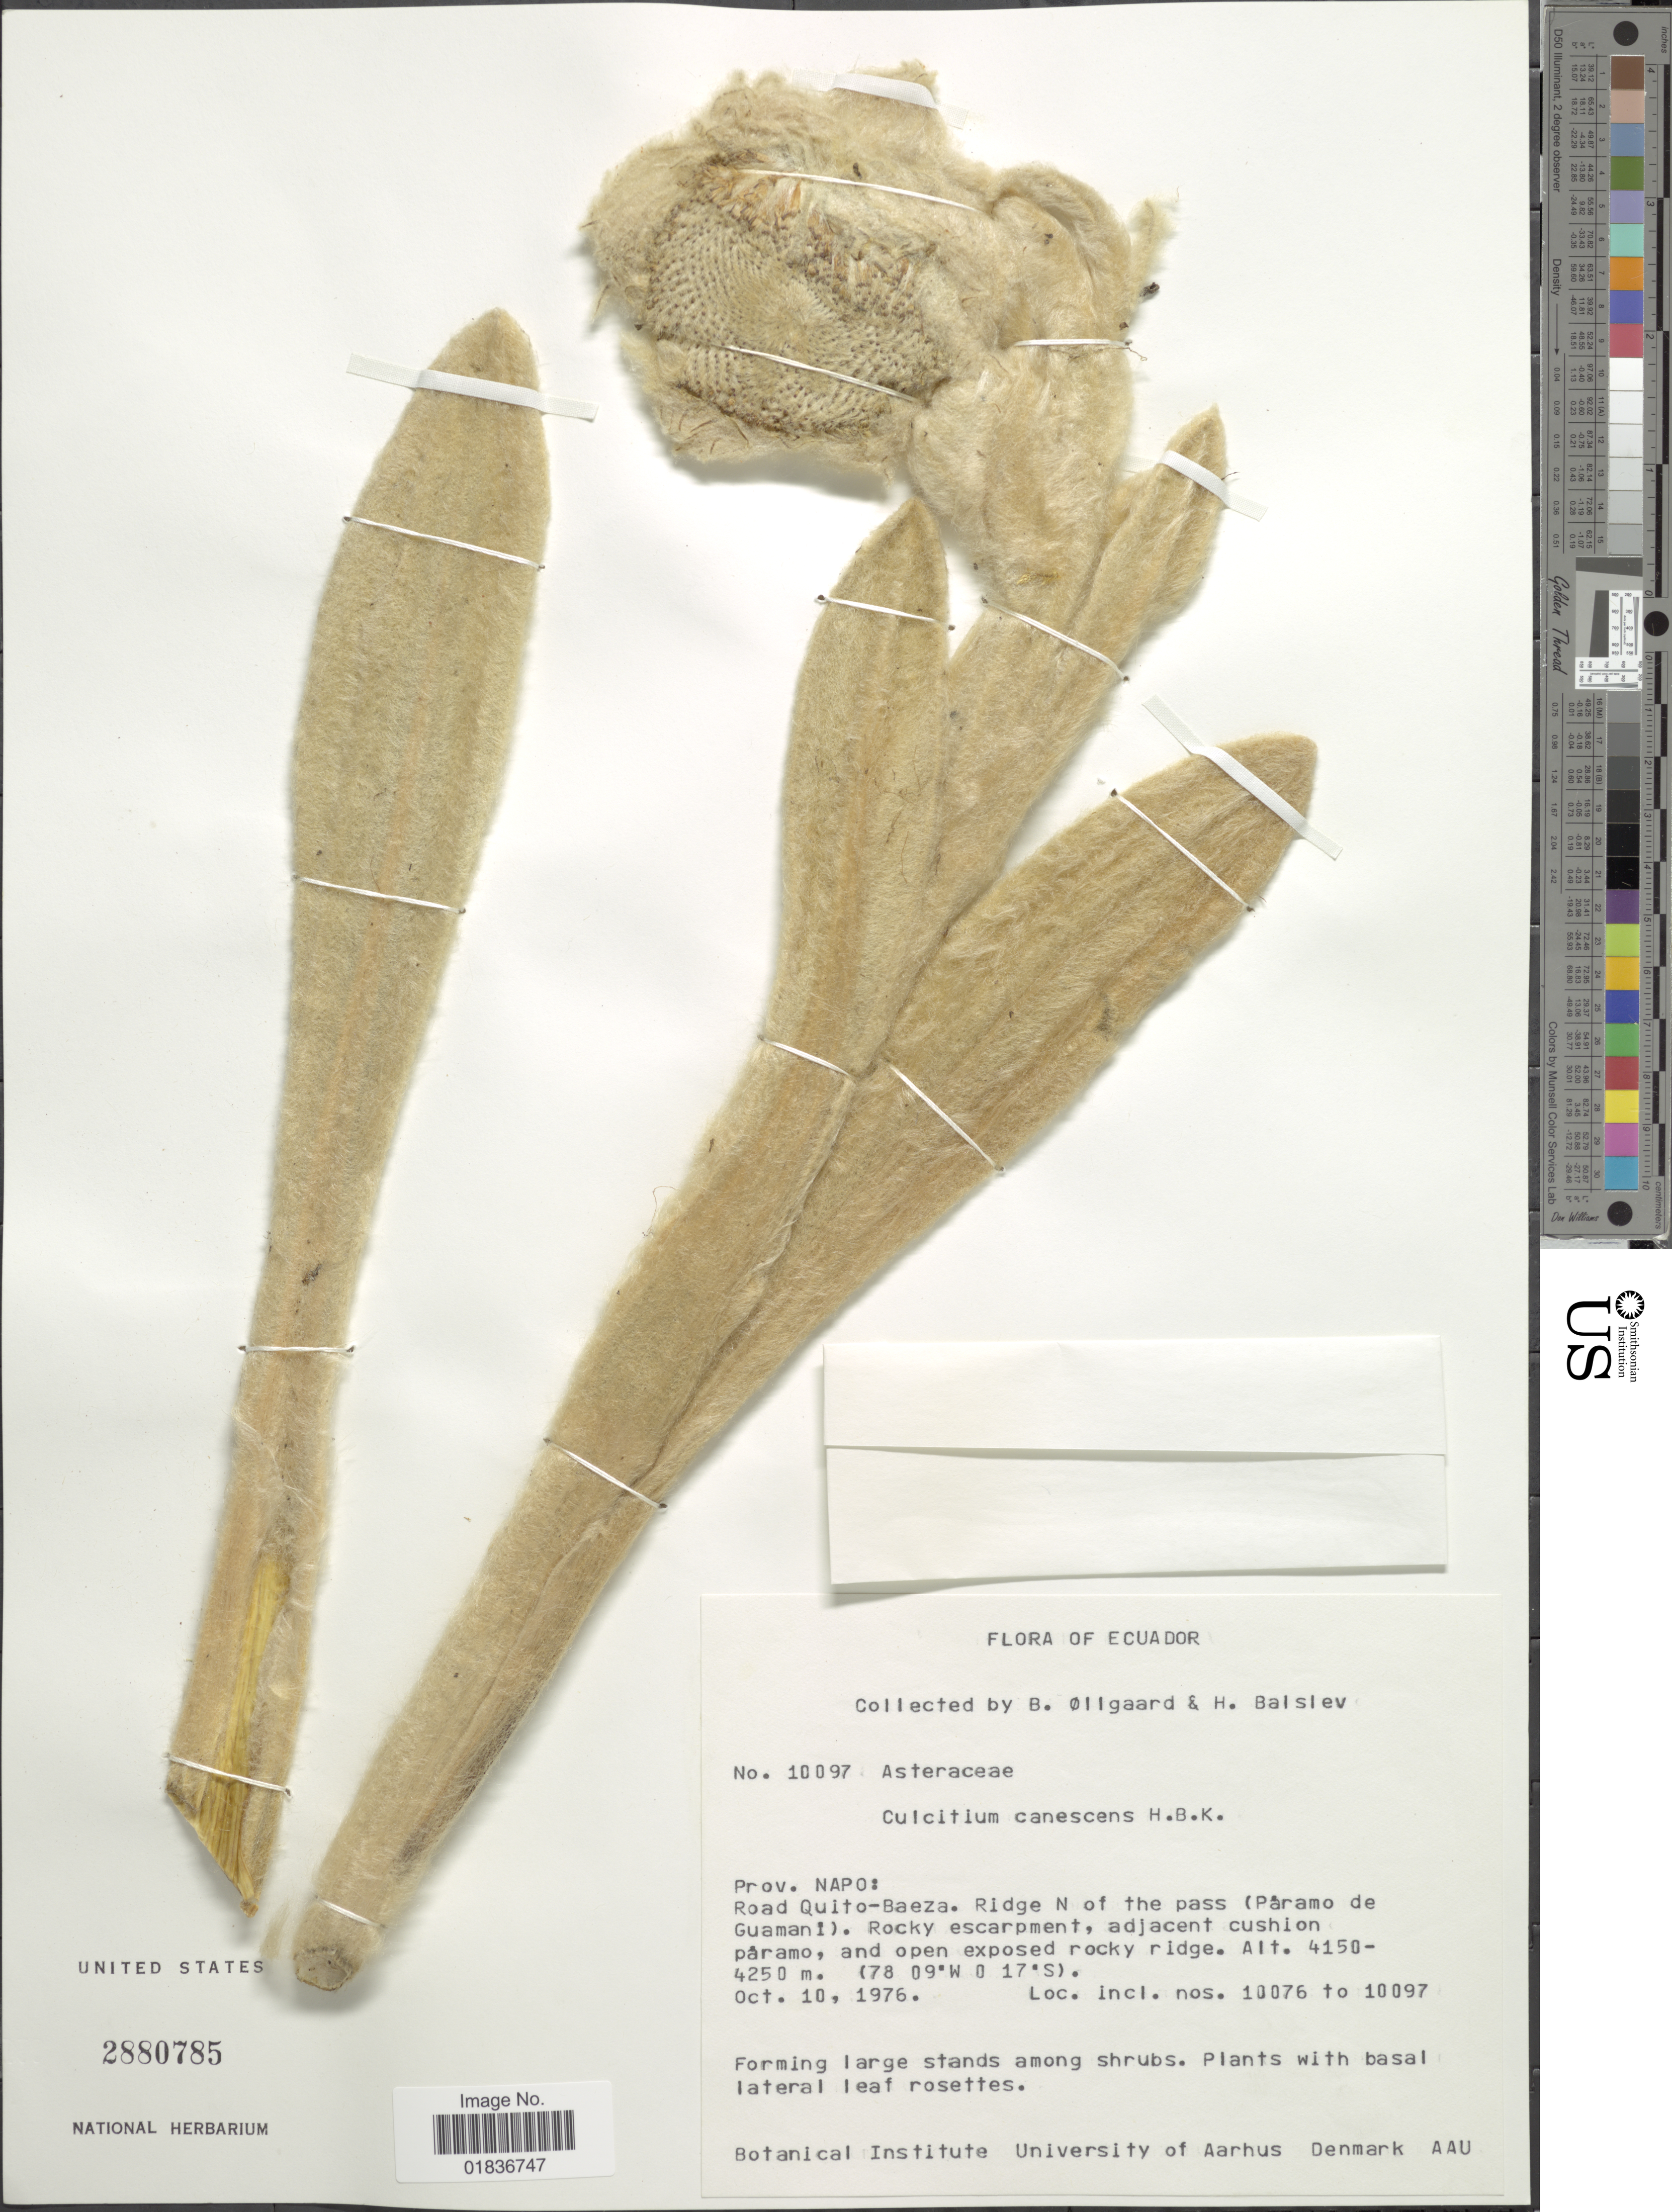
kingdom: Plantae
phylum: Tracheophyta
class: Magnoliopsida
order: Asterales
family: Asteraceae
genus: Senecio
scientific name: Senecio canescens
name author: (Bonpl.) Cuatrec.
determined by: Salomon, Luciana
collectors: B. Øllgaard & H. Balslev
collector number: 10097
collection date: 1976-10-10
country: Ecuador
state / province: Napo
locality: Prov. Napo: Road Quito-Baeza. Ridge N of the pass (Paramo de Guamano).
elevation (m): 4150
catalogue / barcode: US 2880785